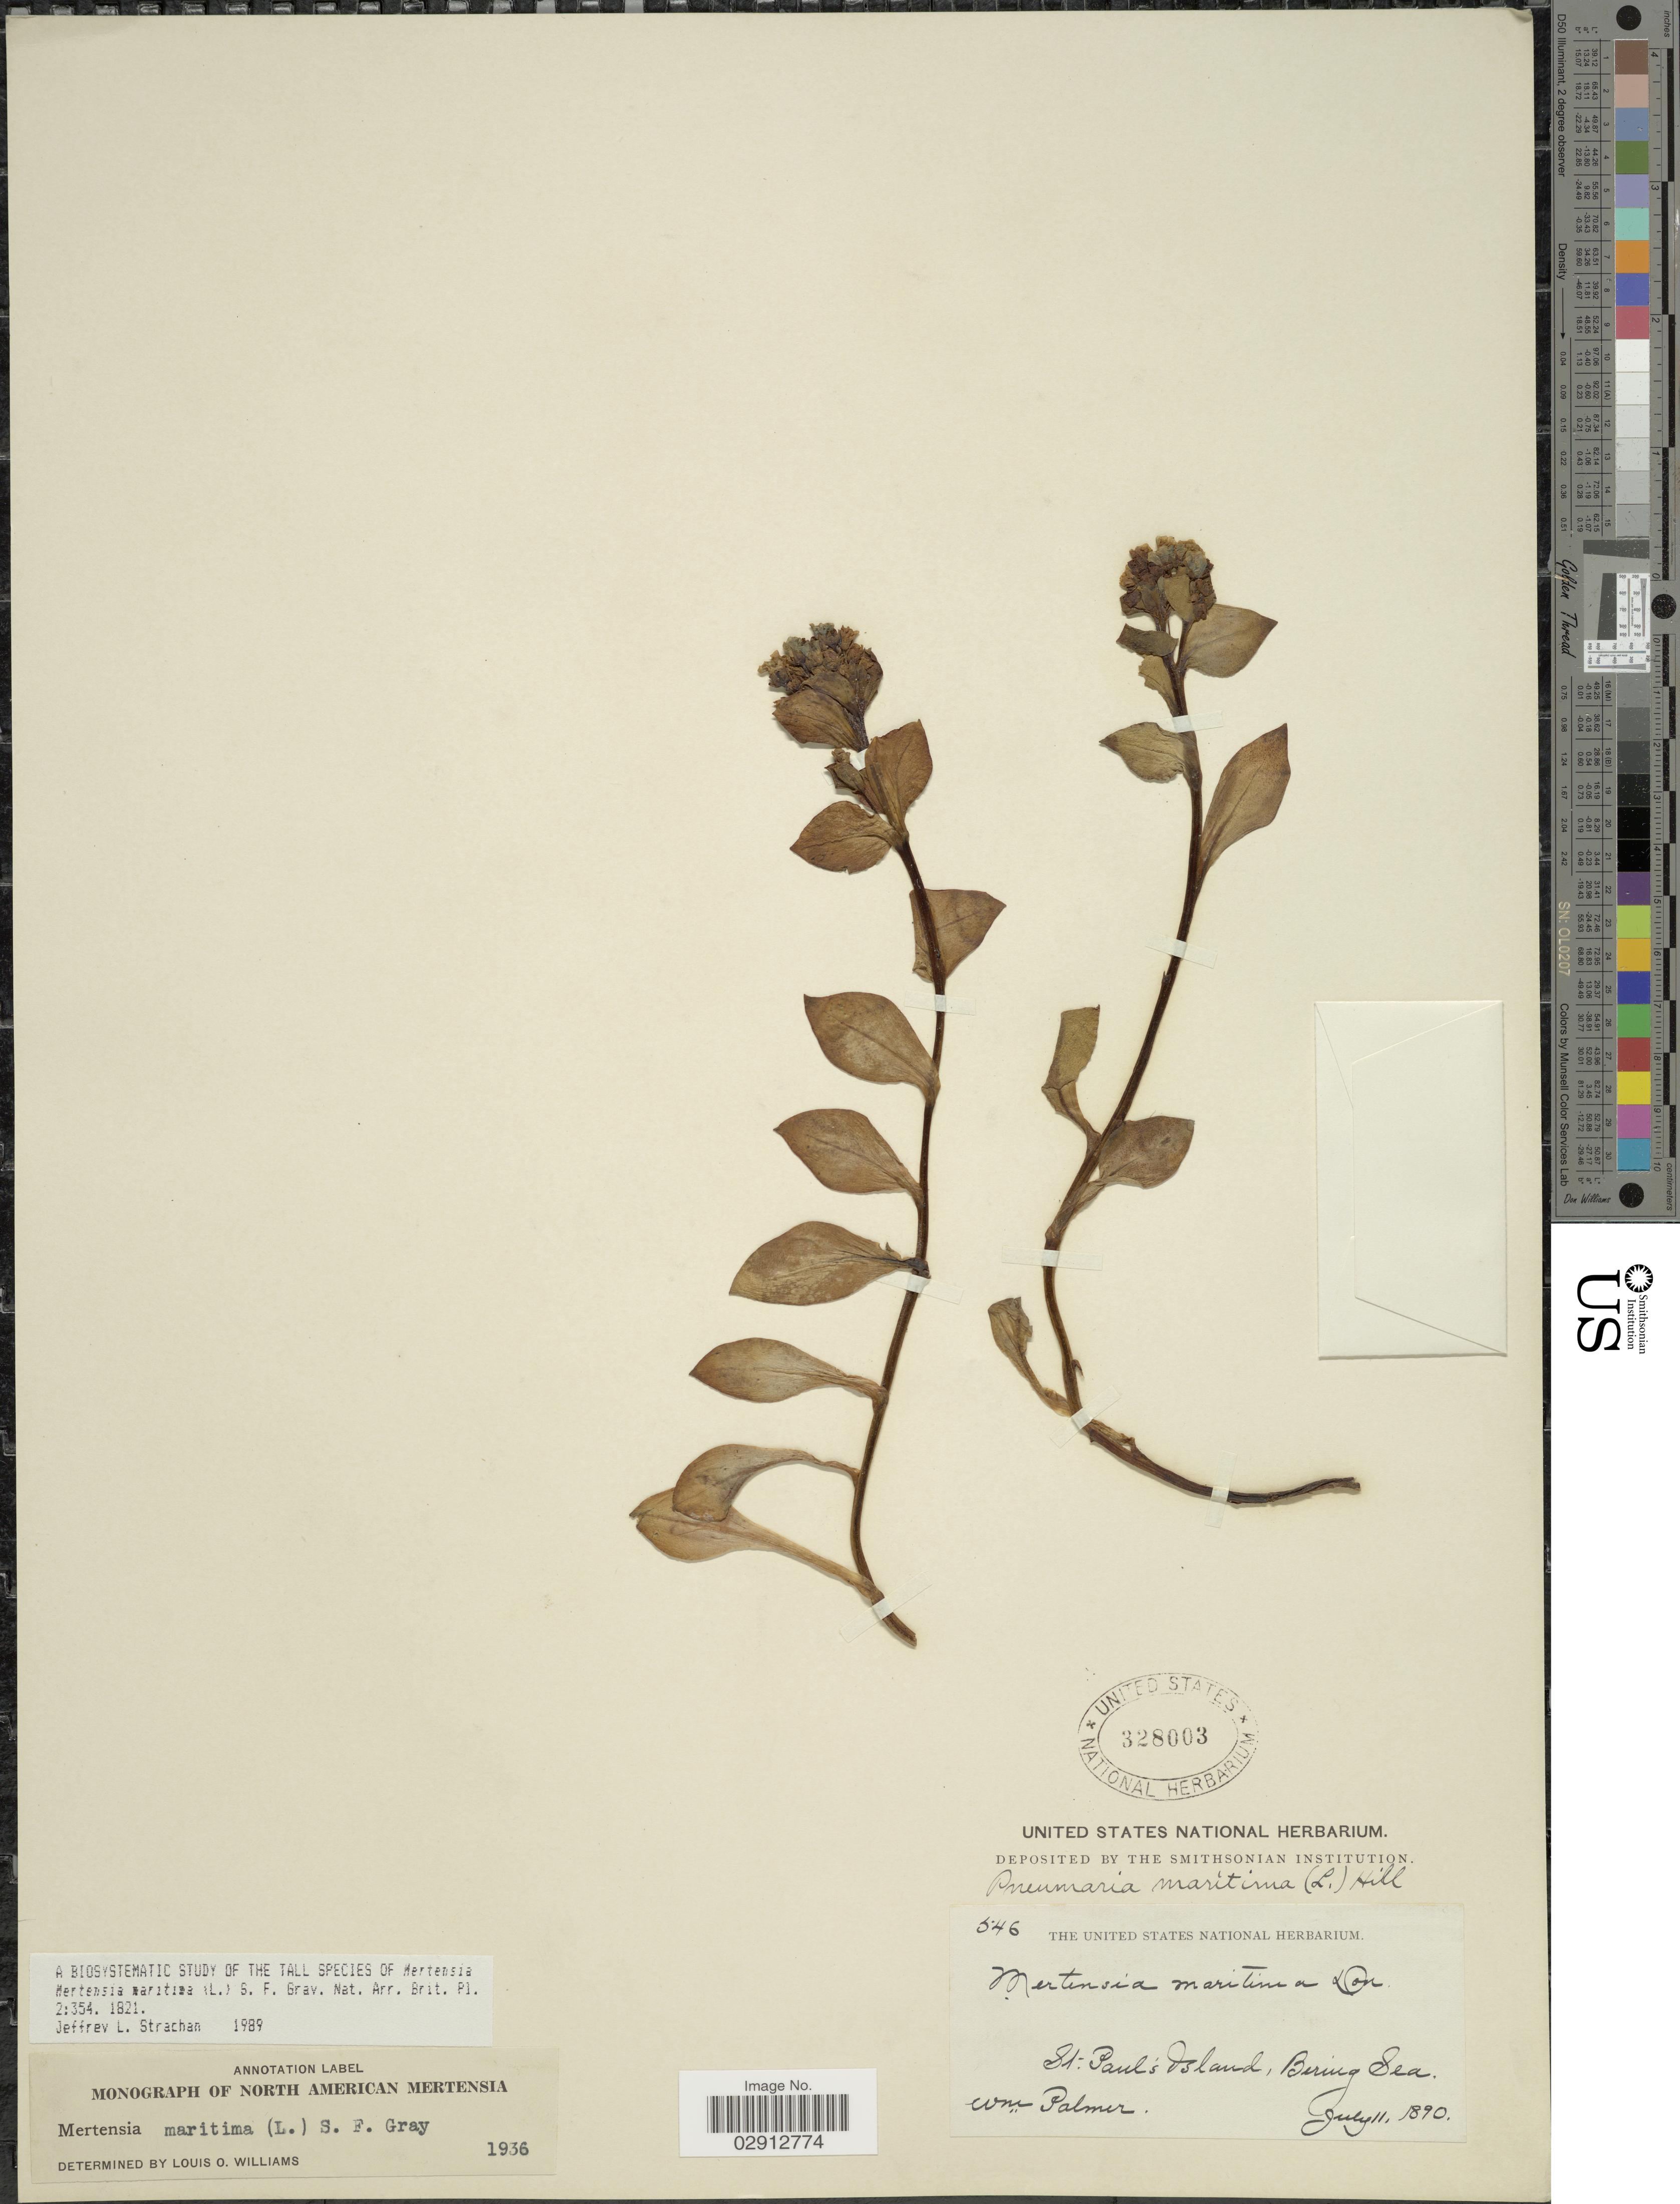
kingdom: Plantae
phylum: Tracheophyta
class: Magnoliopsida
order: Boraginales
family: Boraginaceae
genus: Mertensia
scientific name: Mertensia maritima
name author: (L.) S.F. Gray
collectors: W. Palmer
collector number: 546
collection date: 1890-07-11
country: United States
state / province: Alaska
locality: St. Paul's Island, Bering Sea.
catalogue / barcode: US 328003